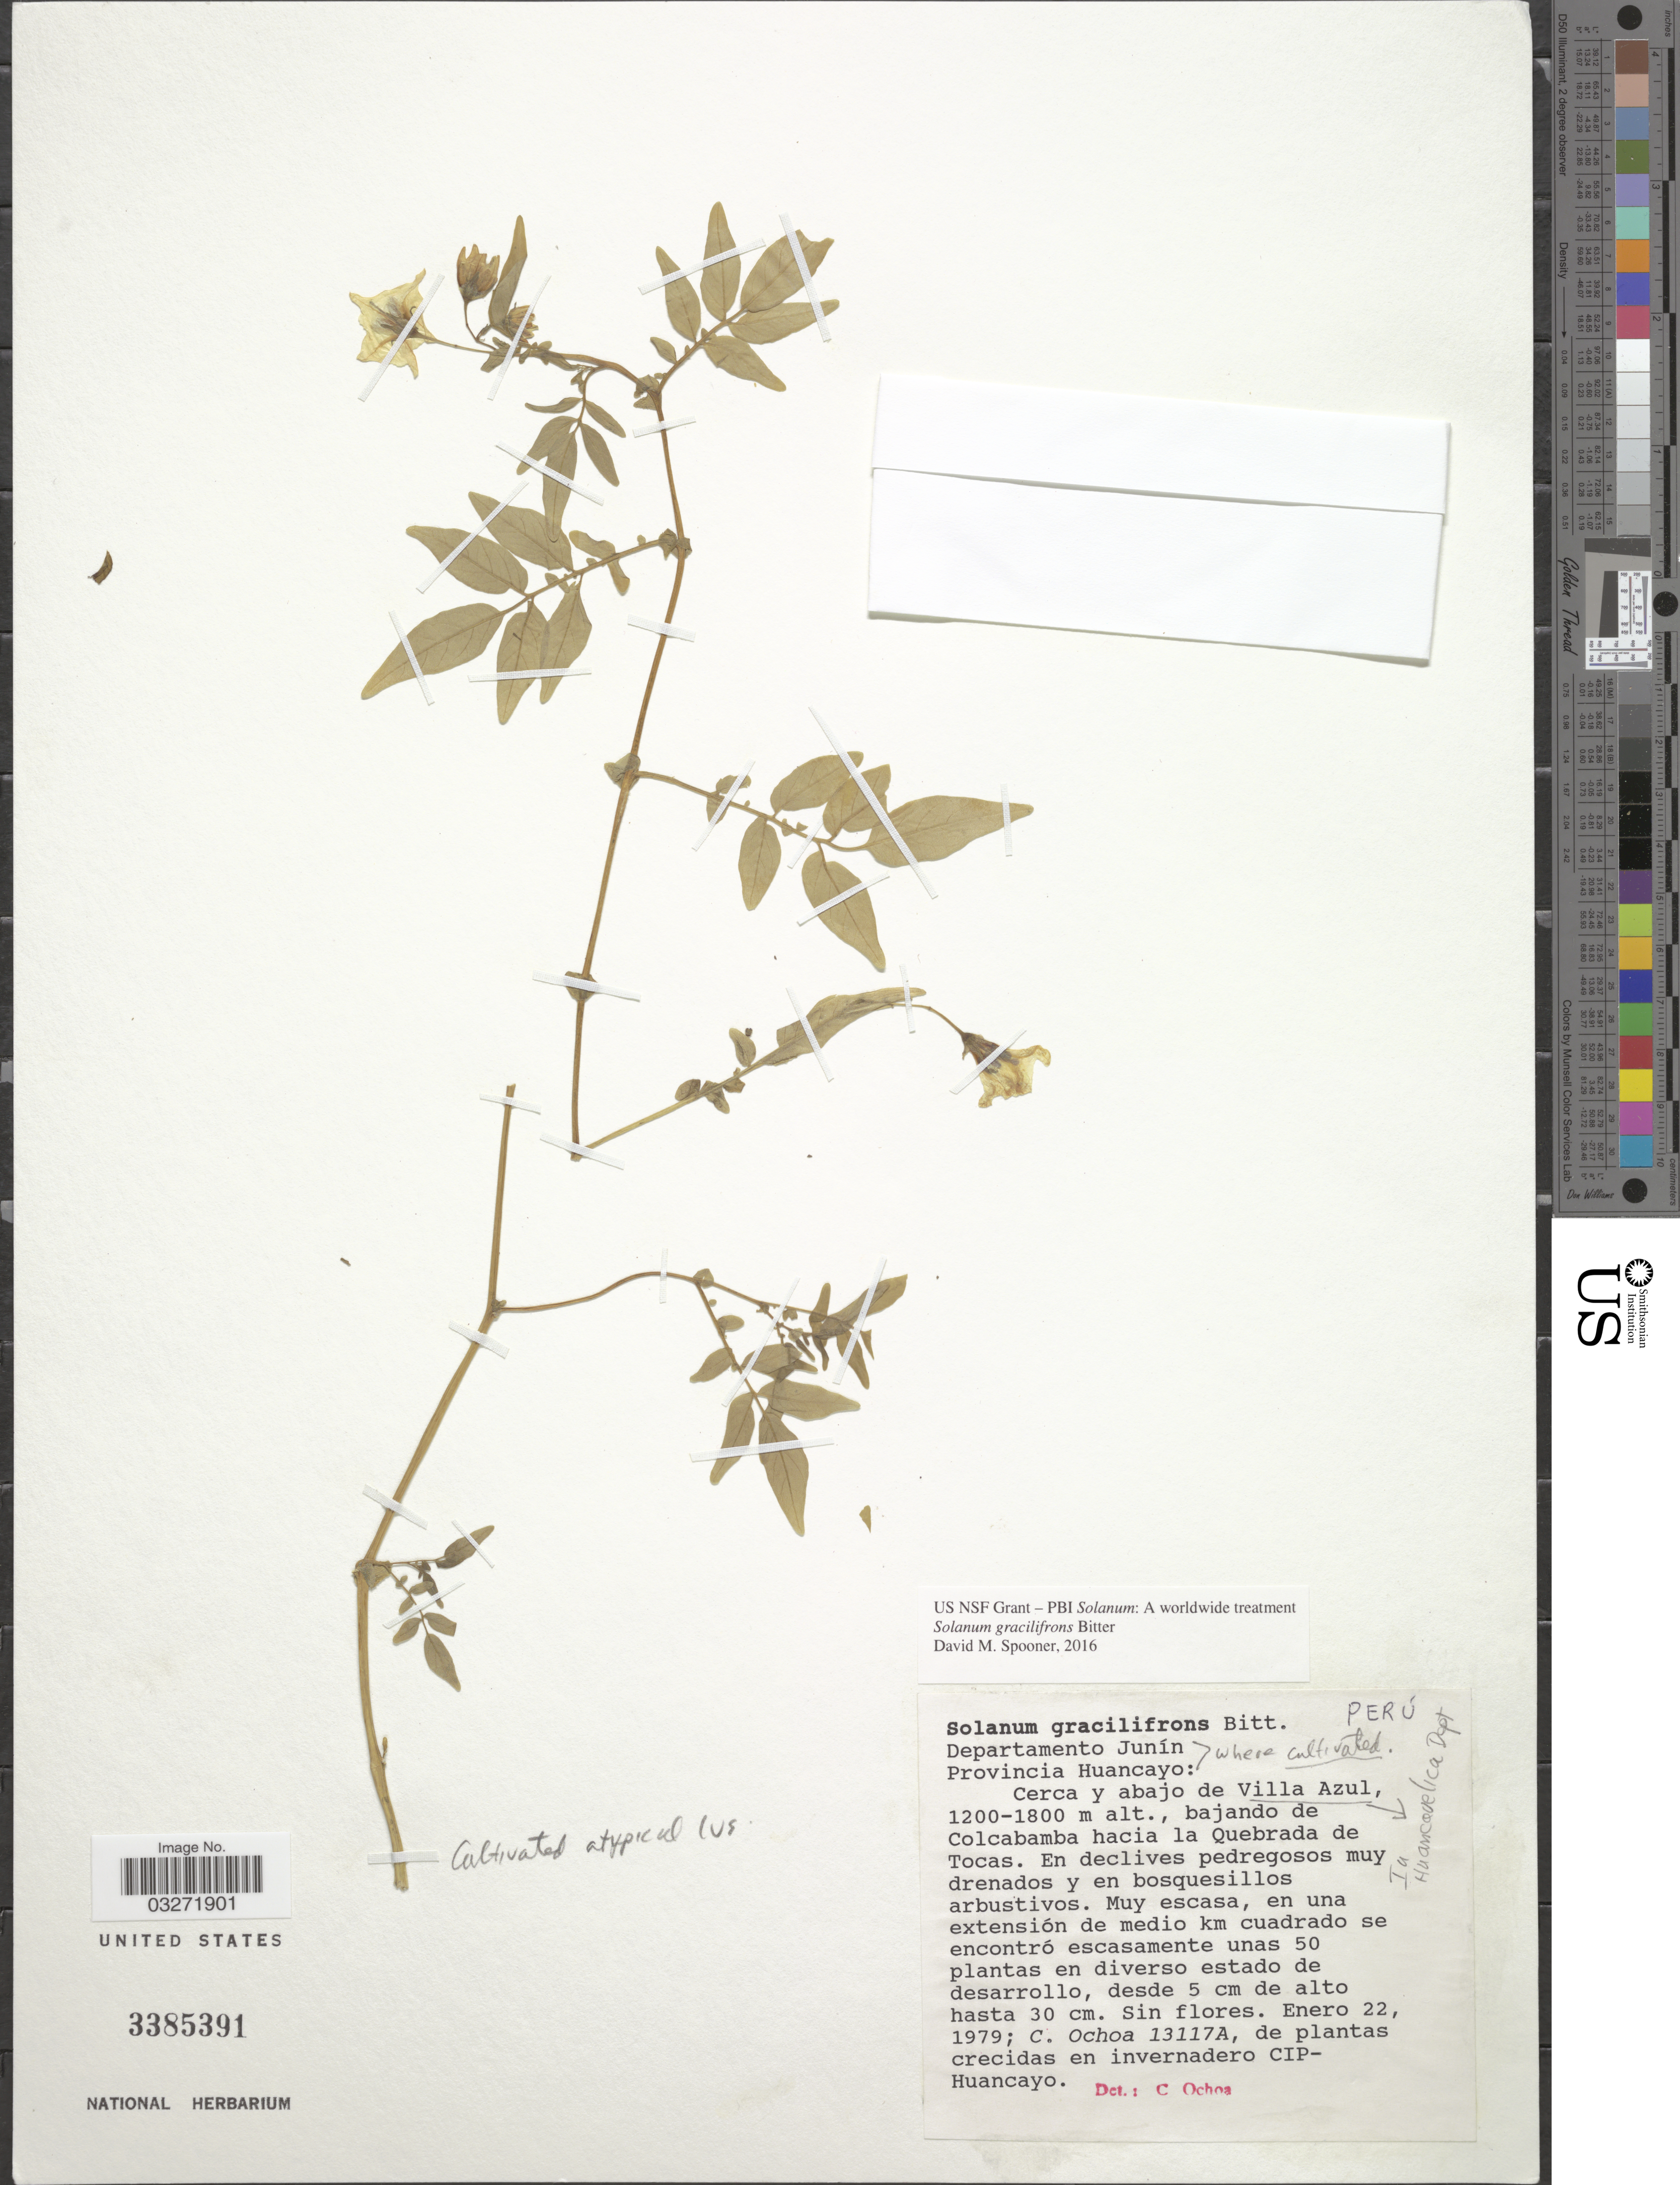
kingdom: Plantae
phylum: Tracheophyta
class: Magnoliopsida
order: Solanales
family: Solanaceae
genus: Solanum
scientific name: Solanum gracilifrons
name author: Bitter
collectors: C. Ochoa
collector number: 13117A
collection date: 1979-01-22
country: Peru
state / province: Junín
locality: Departamento Junín. Provincia Huancayo: Cerca y abajo de Villa Azul, bajando de Colcabamba hacia la Quebrada de Tocas.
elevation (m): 1200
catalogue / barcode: US 3385391